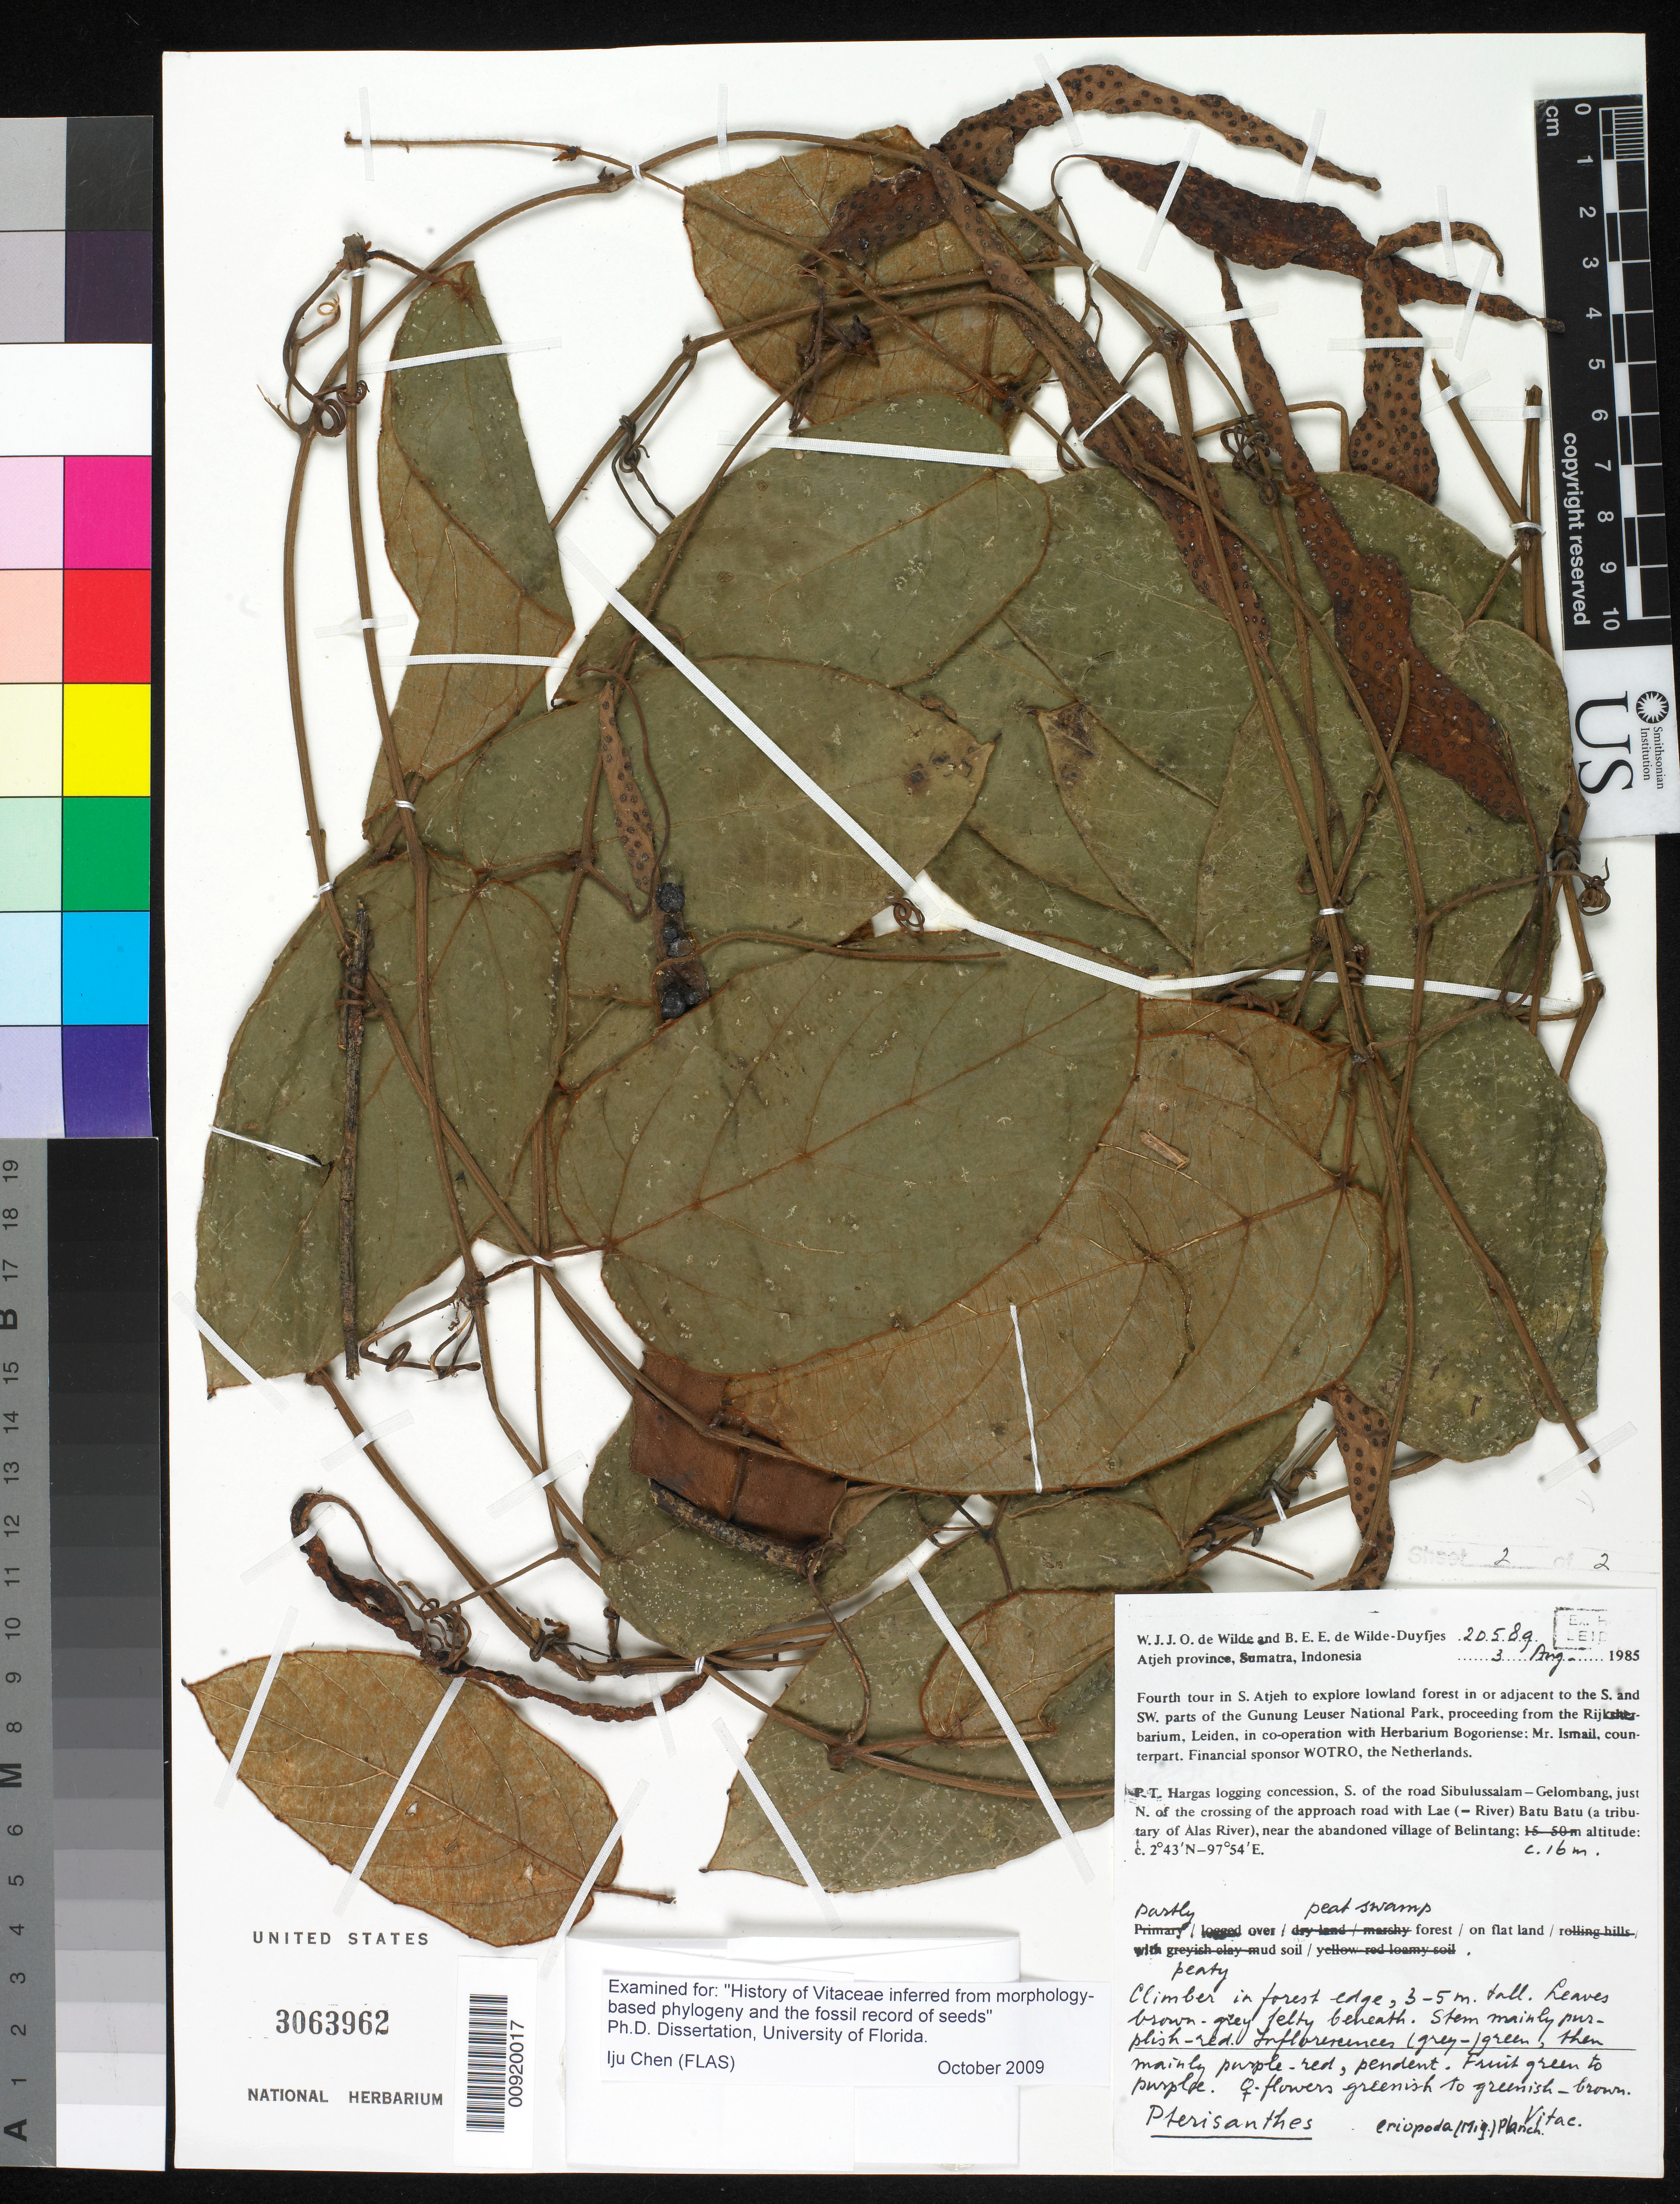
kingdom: Plantae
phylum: Tracheophyta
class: Magnoliopsida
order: Vitales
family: Vitaceae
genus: Pterisanthes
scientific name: Pterisanthes eriopoda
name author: (Miq.) Planch.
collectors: W. J. de Wilde & B. E. de Wilde-Duyfjes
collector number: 20589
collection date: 1985-08-03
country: Indonesia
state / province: Sumatra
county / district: Aceh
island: Luzon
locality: P.T. Hargas logging concession, S. of the traod Sibulussalam-Gelombang, just N. of the crossing of the approach road with Lae (-River) Batu Batu (a tributary of Alas River), near the abandoned village of Belintang.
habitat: partly logged over peat swamp on flat land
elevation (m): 16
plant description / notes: Collected through the Sarawak Museum for the Bureau of Science, Manila, P.I.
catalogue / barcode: US 3063962